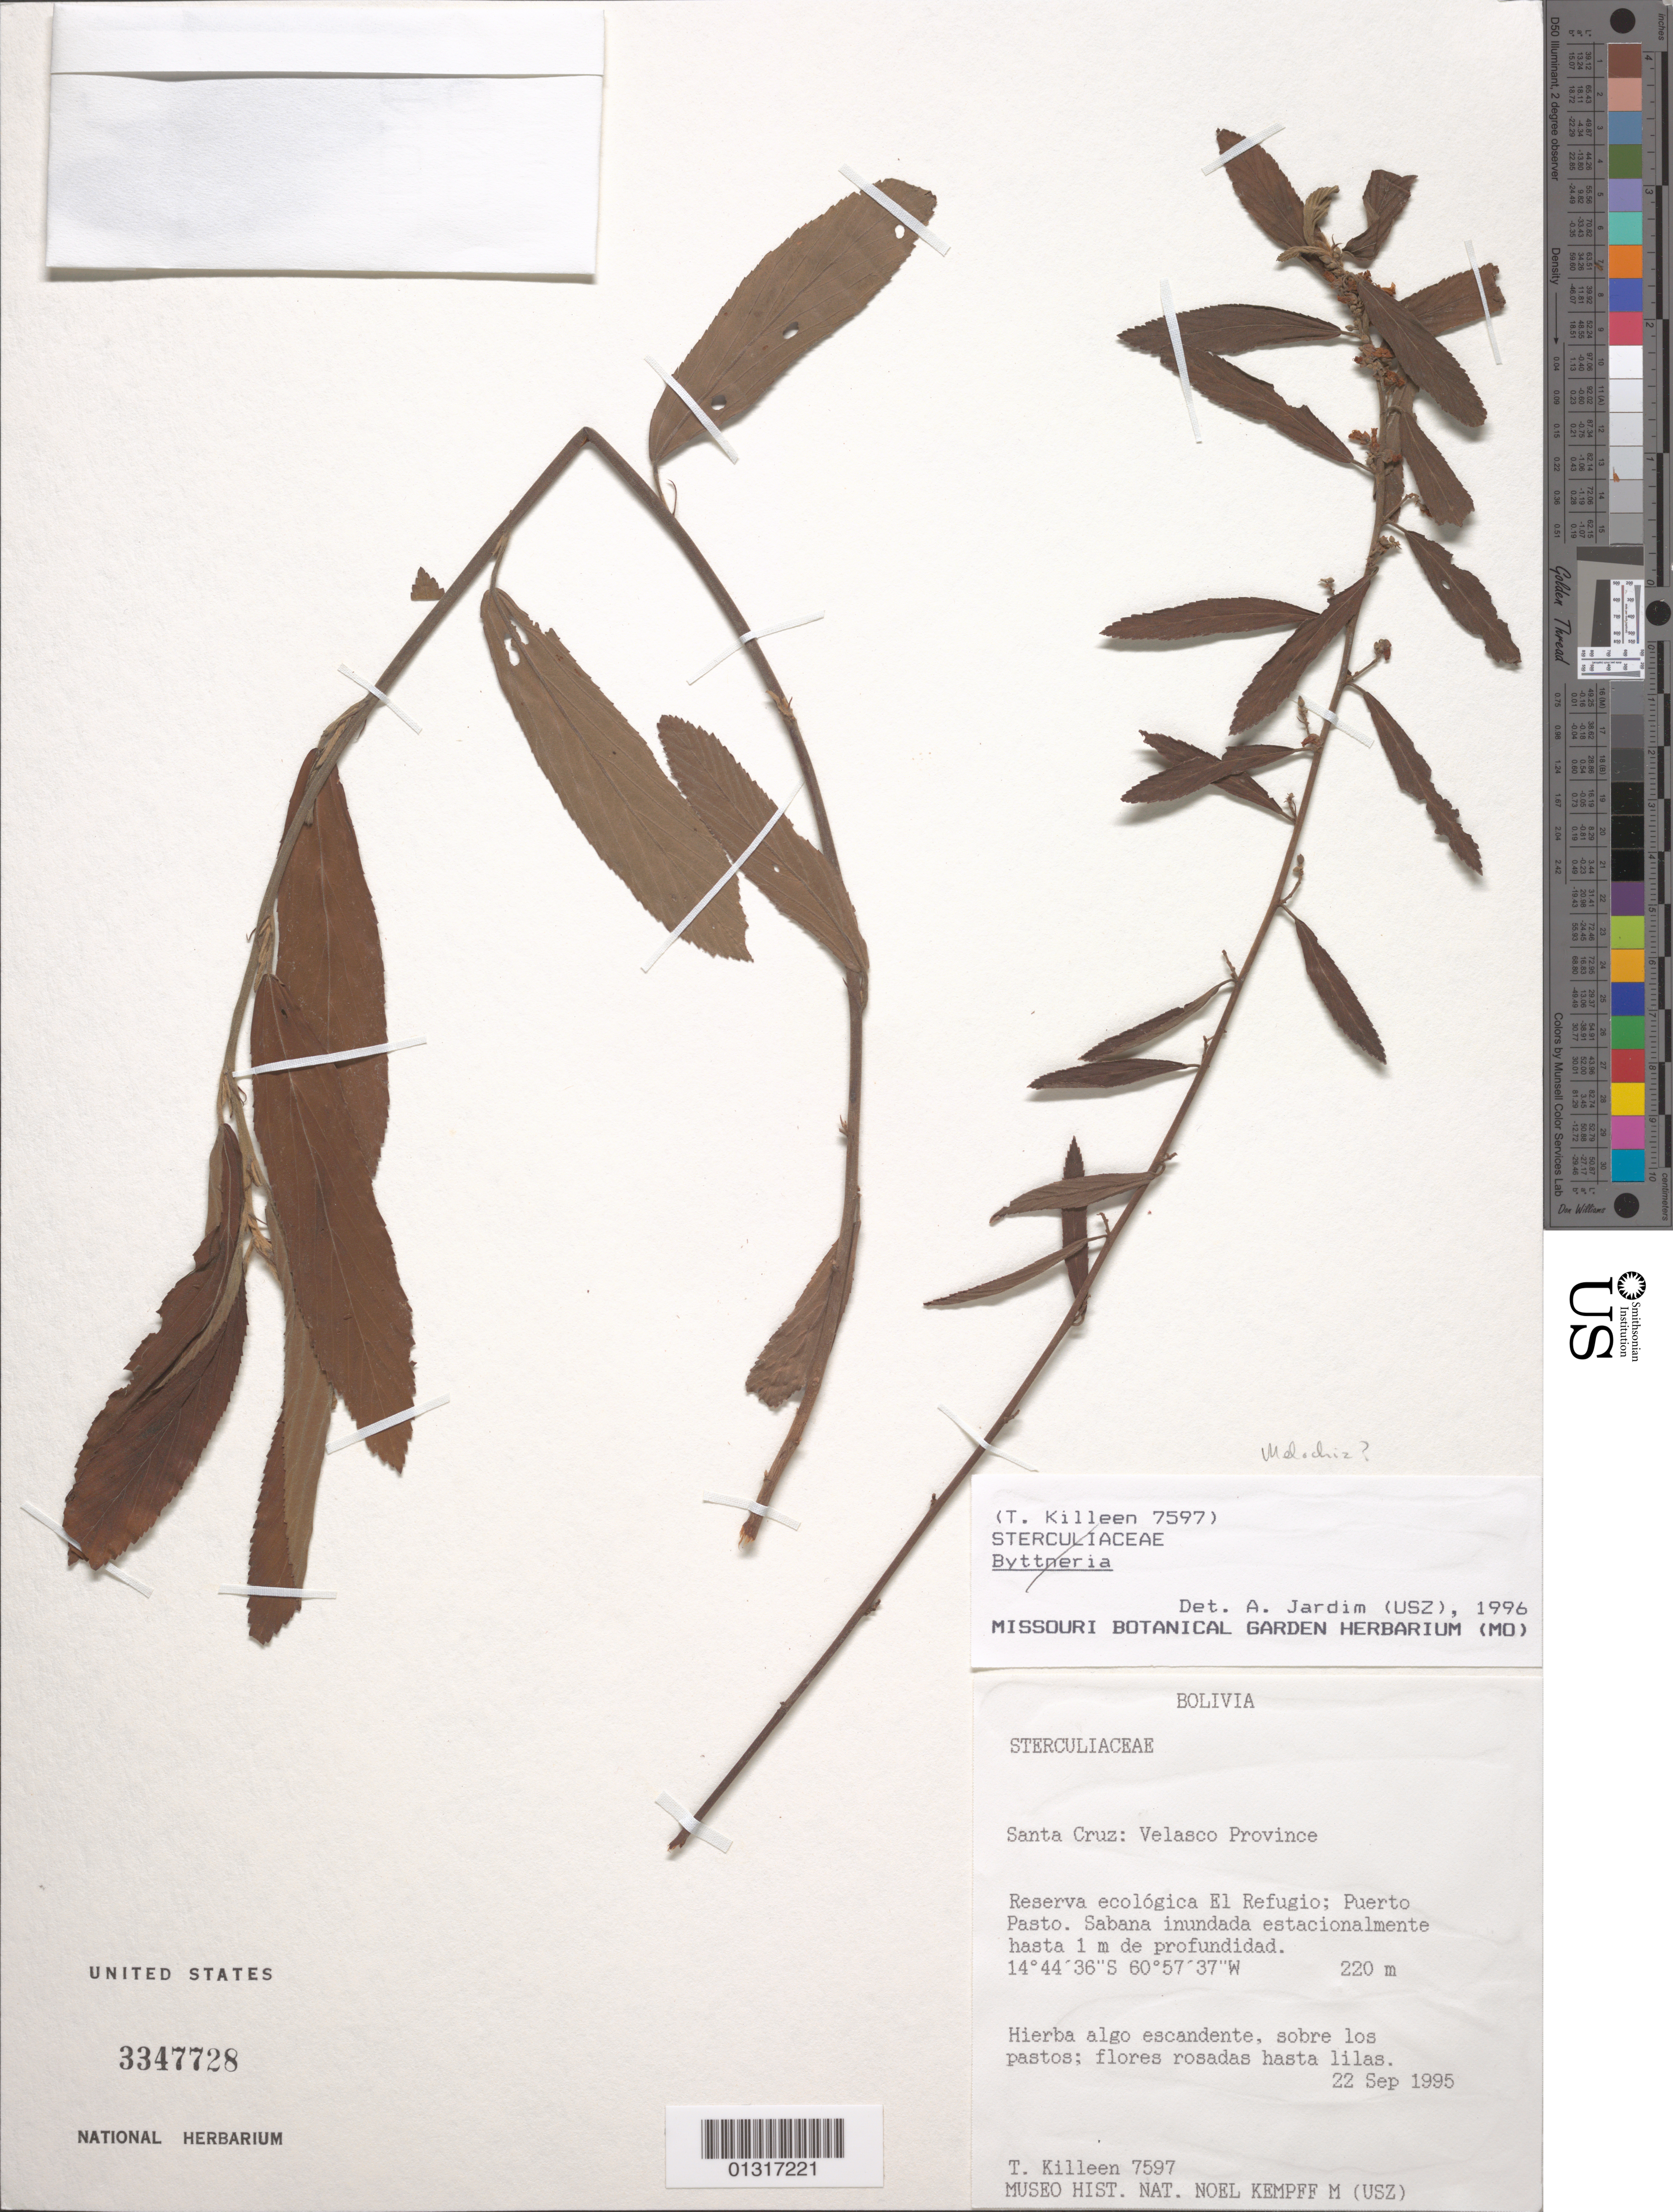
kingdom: Plantae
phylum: Tracheophyta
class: Magnoliopsida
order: Malvales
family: Malvaceae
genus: Melochia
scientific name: Melochia sp.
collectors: T. J. Killeen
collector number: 7597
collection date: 1995-09-22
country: Bolivia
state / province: Santa Cruz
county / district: Velasco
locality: Reserva ecologica El Refugio; Puerto Pasto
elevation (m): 220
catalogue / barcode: US 3347728